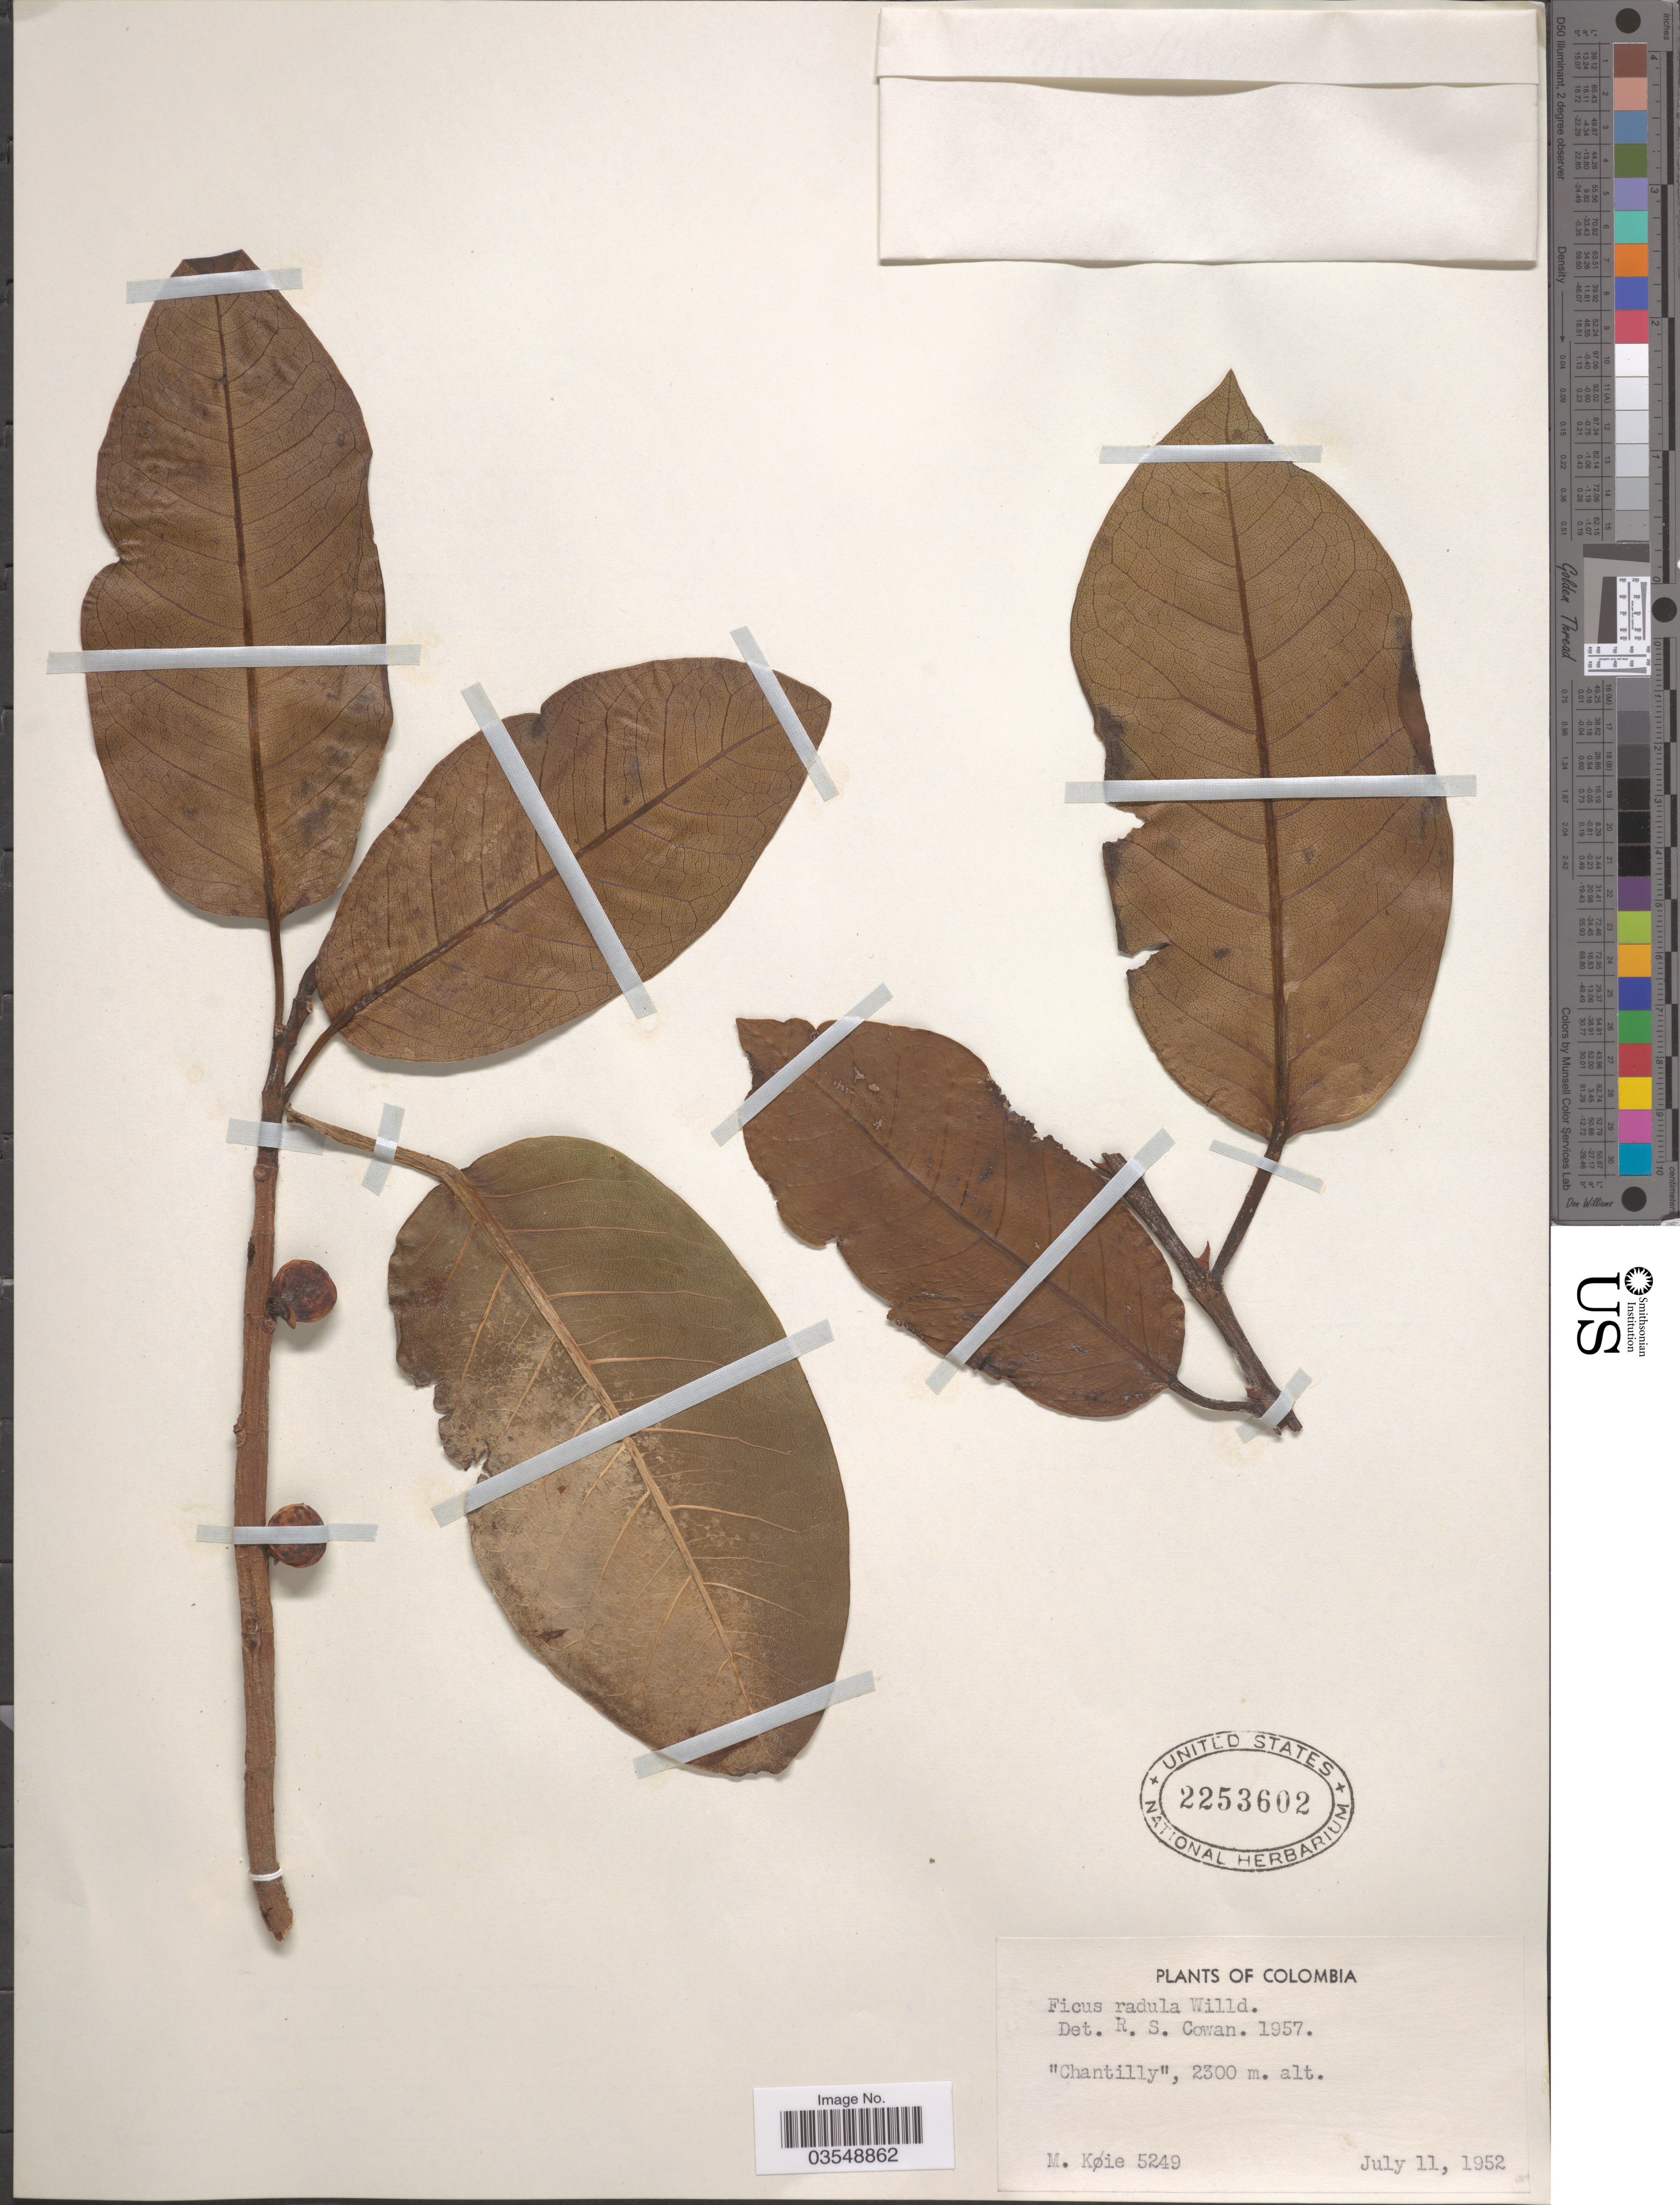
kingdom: Plantae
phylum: Tracheophyta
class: Magnoliopsida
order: Rosales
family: Moraceae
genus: Ficus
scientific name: Ficus radula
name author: Humb. & Bonpl. ex Willd.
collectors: M. Kie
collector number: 5249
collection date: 1952-07-11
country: Colombia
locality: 'Chantilly'. [unsure placement]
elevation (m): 2300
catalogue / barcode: US 2253602